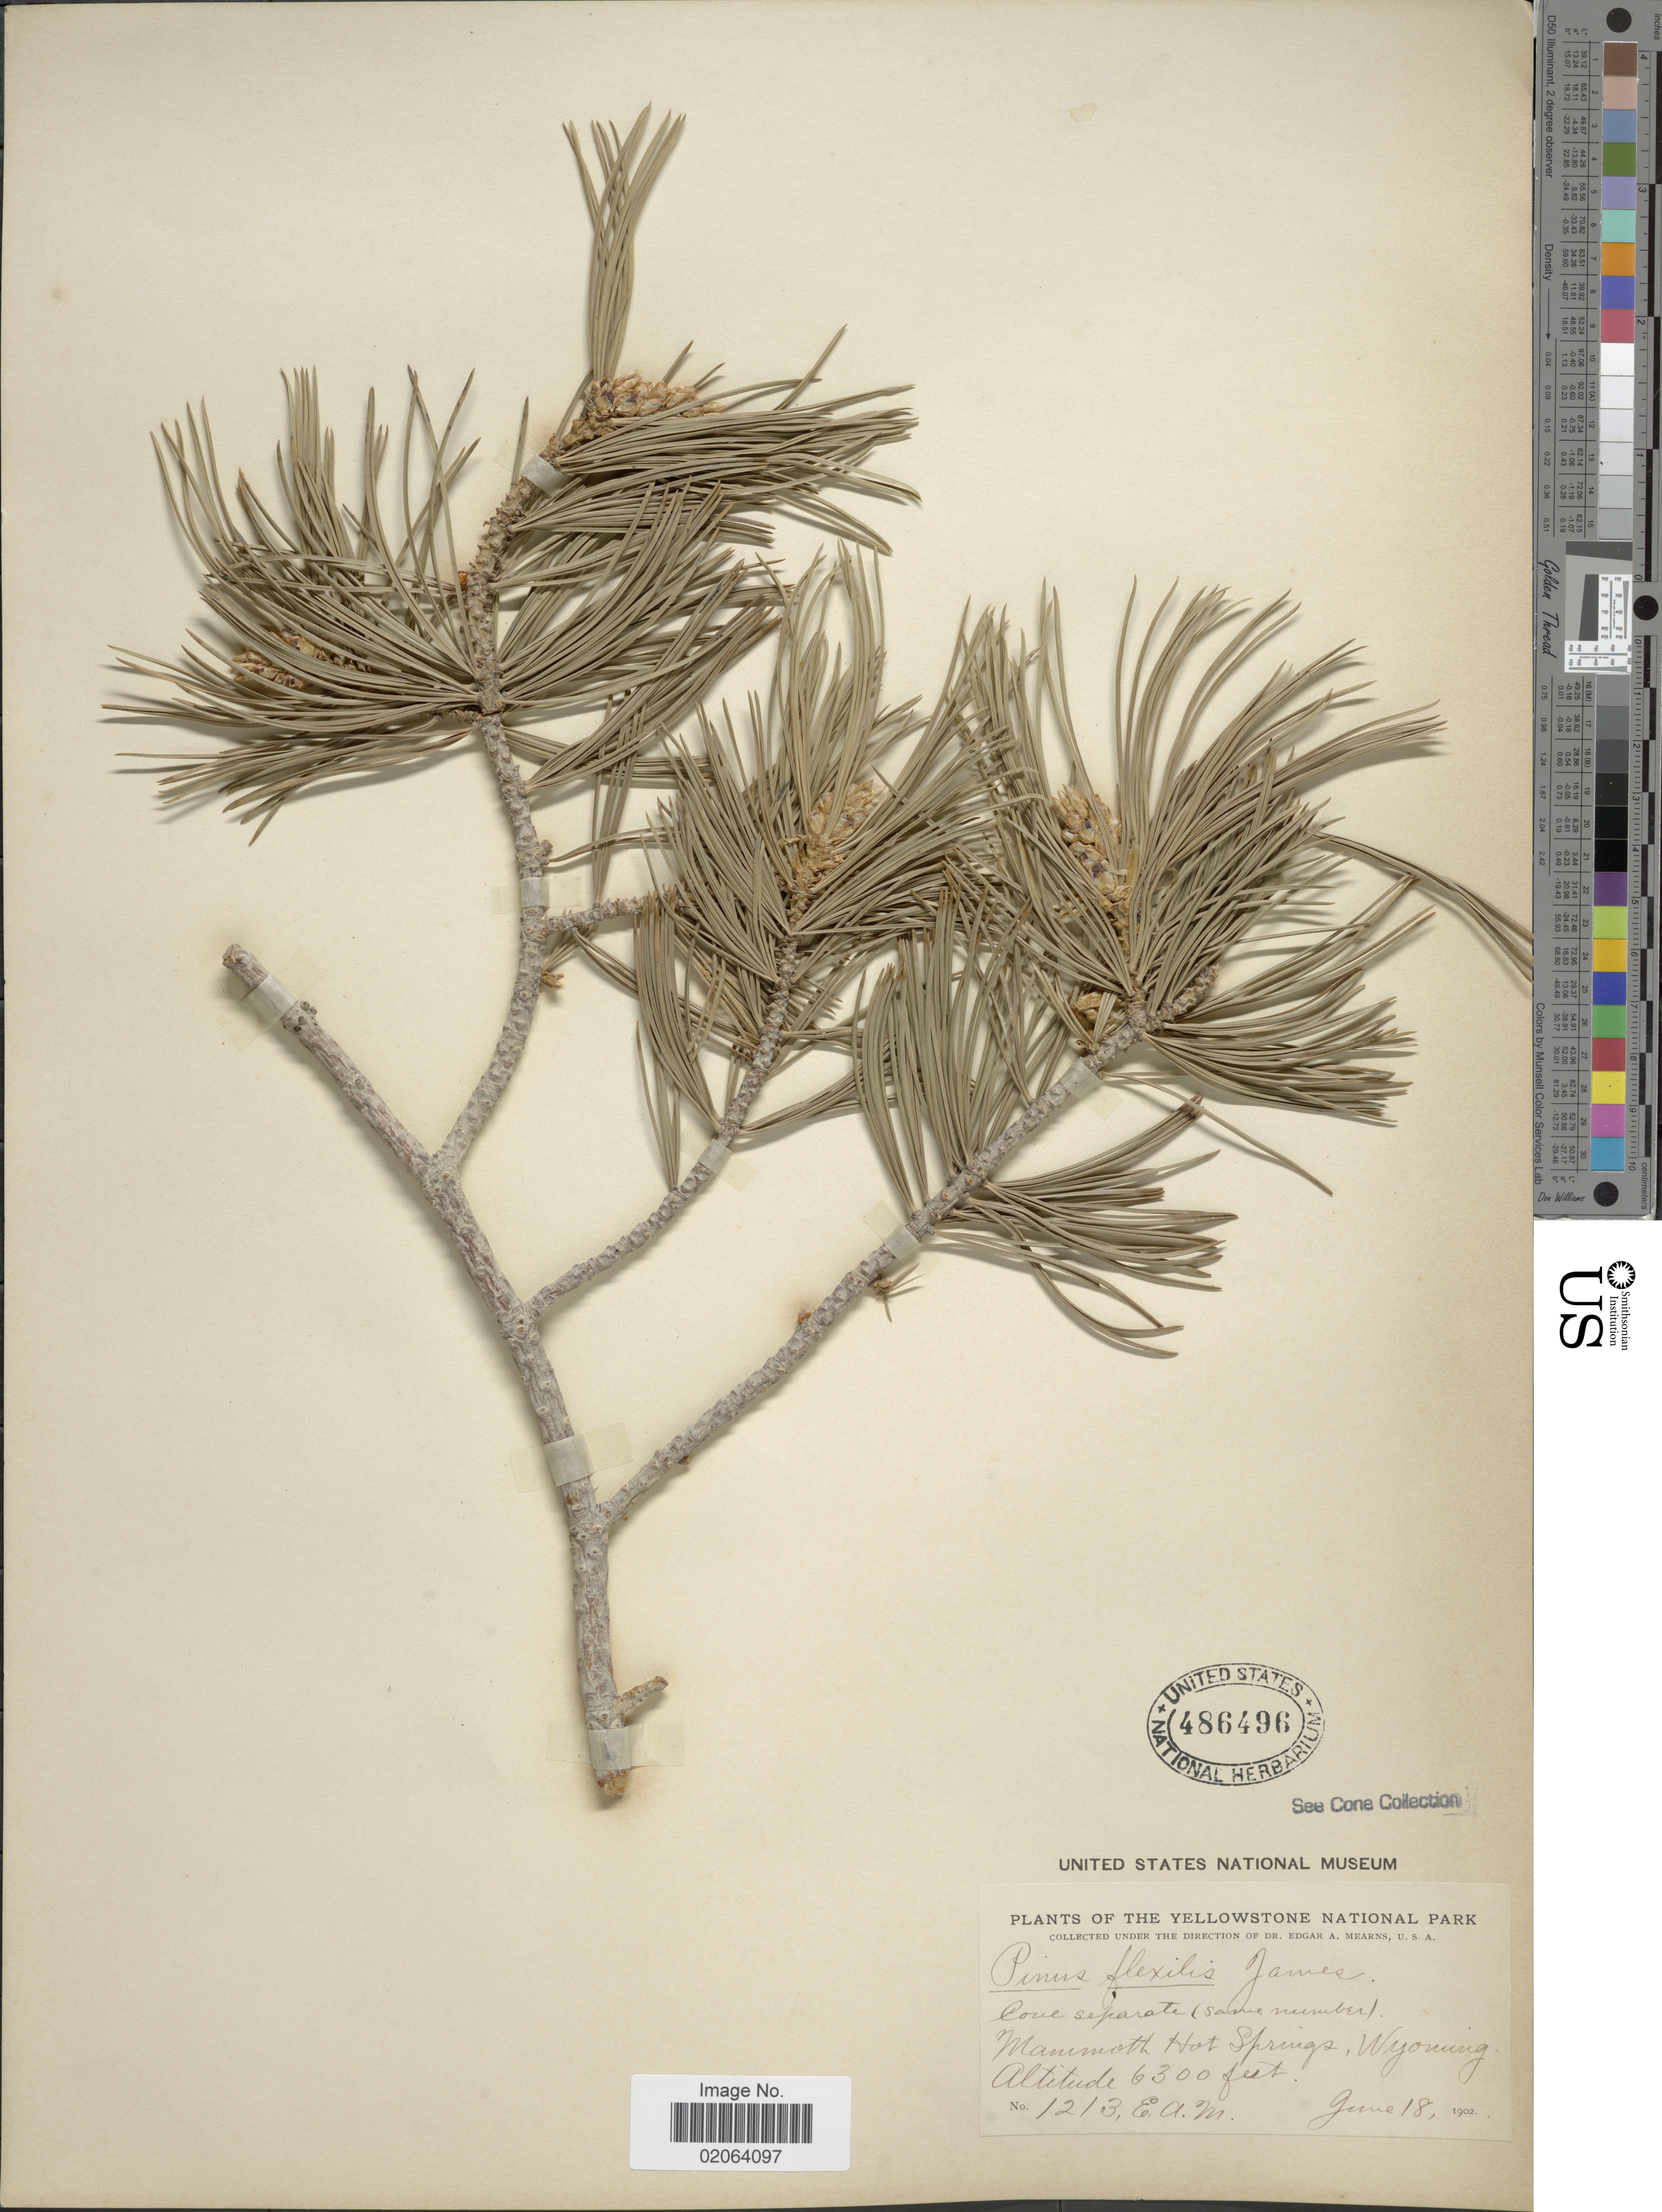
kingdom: Plantae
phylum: Tracheophyta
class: Pinopsida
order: Pinales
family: Pinaceae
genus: Pinus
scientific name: Pinus flexilis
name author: E. James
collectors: E. A. Mearns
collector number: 1213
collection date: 1902-06-18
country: United States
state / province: Wyoming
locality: Yellowstone National Park. Mammoth Hot Springs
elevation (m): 1920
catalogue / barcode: US 486496